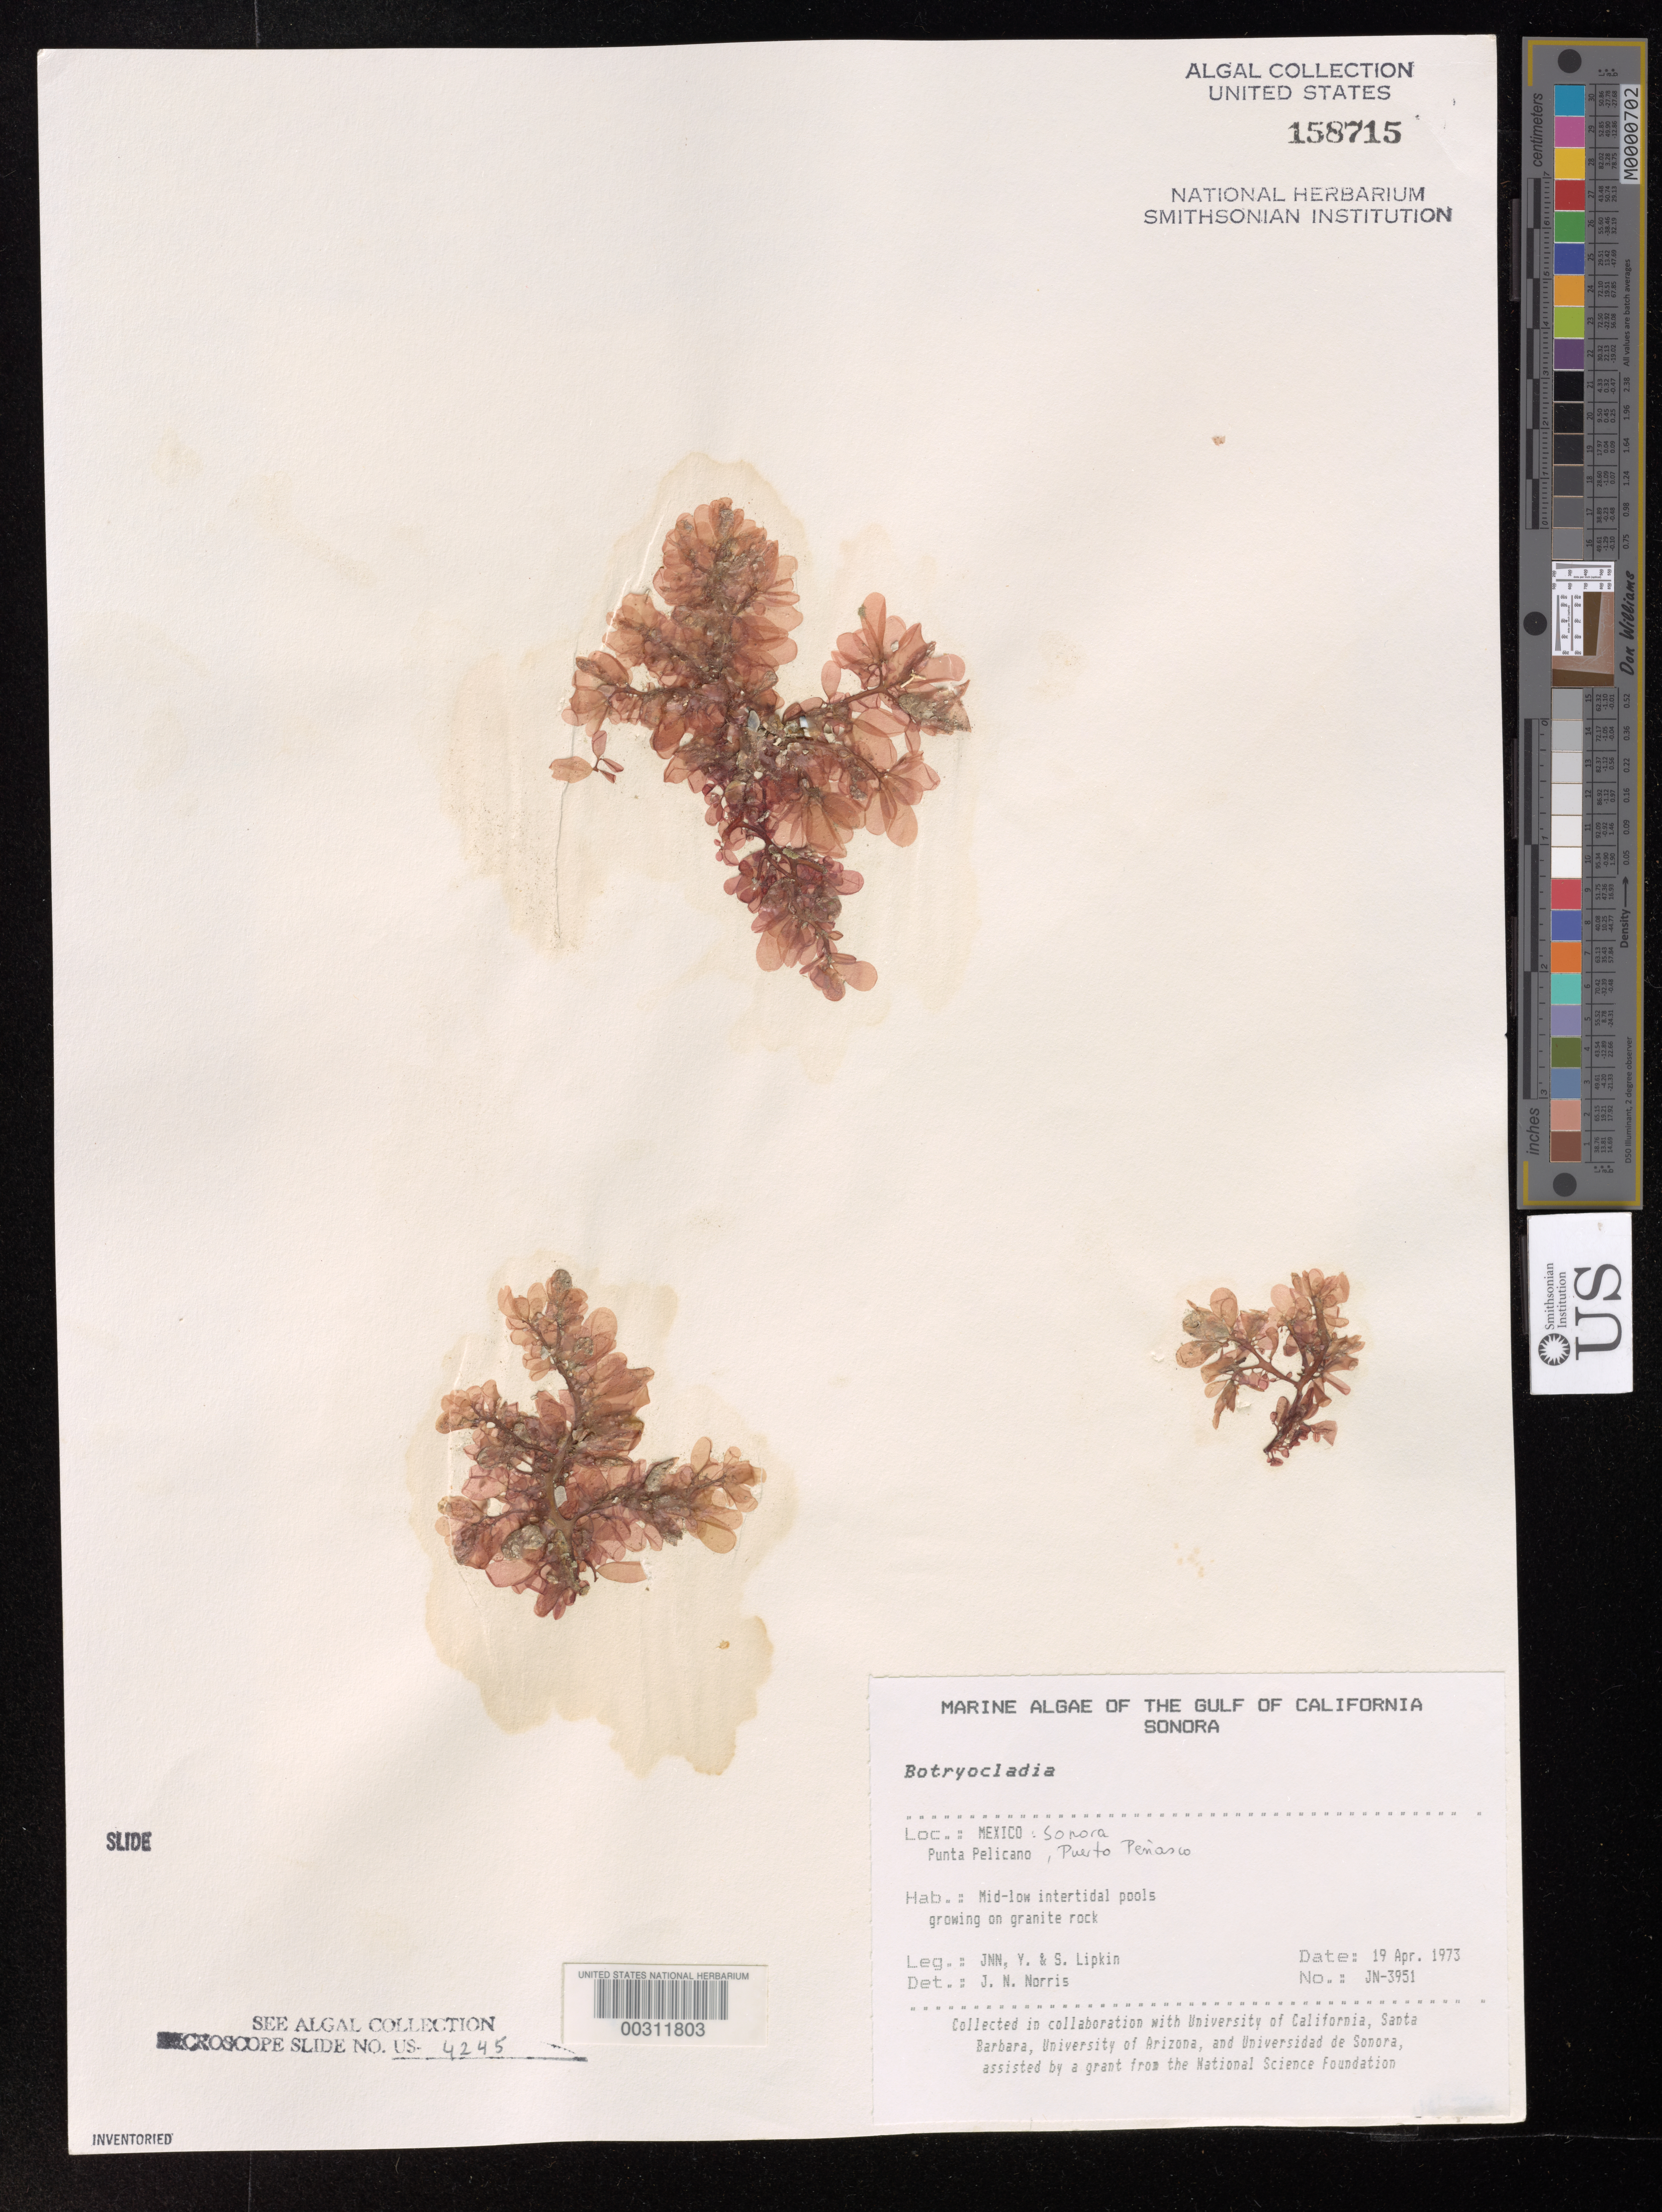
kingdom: Plantae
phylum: Rhodophyta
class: Florideophyceae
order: Rhodymeniales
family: Rhodymeniaceae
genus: Botryocladia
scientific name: Botryocladia sp.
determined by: Norris, James N.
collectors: J. N. Norris, Y. Lipkin & S. Lipkin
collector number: JN-3951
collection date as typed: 19 Apr 1973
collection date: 1973-04-19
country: Mexico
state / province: Sonora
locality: Punta Pelicano, Puerto Penasco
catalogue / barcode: US 158715